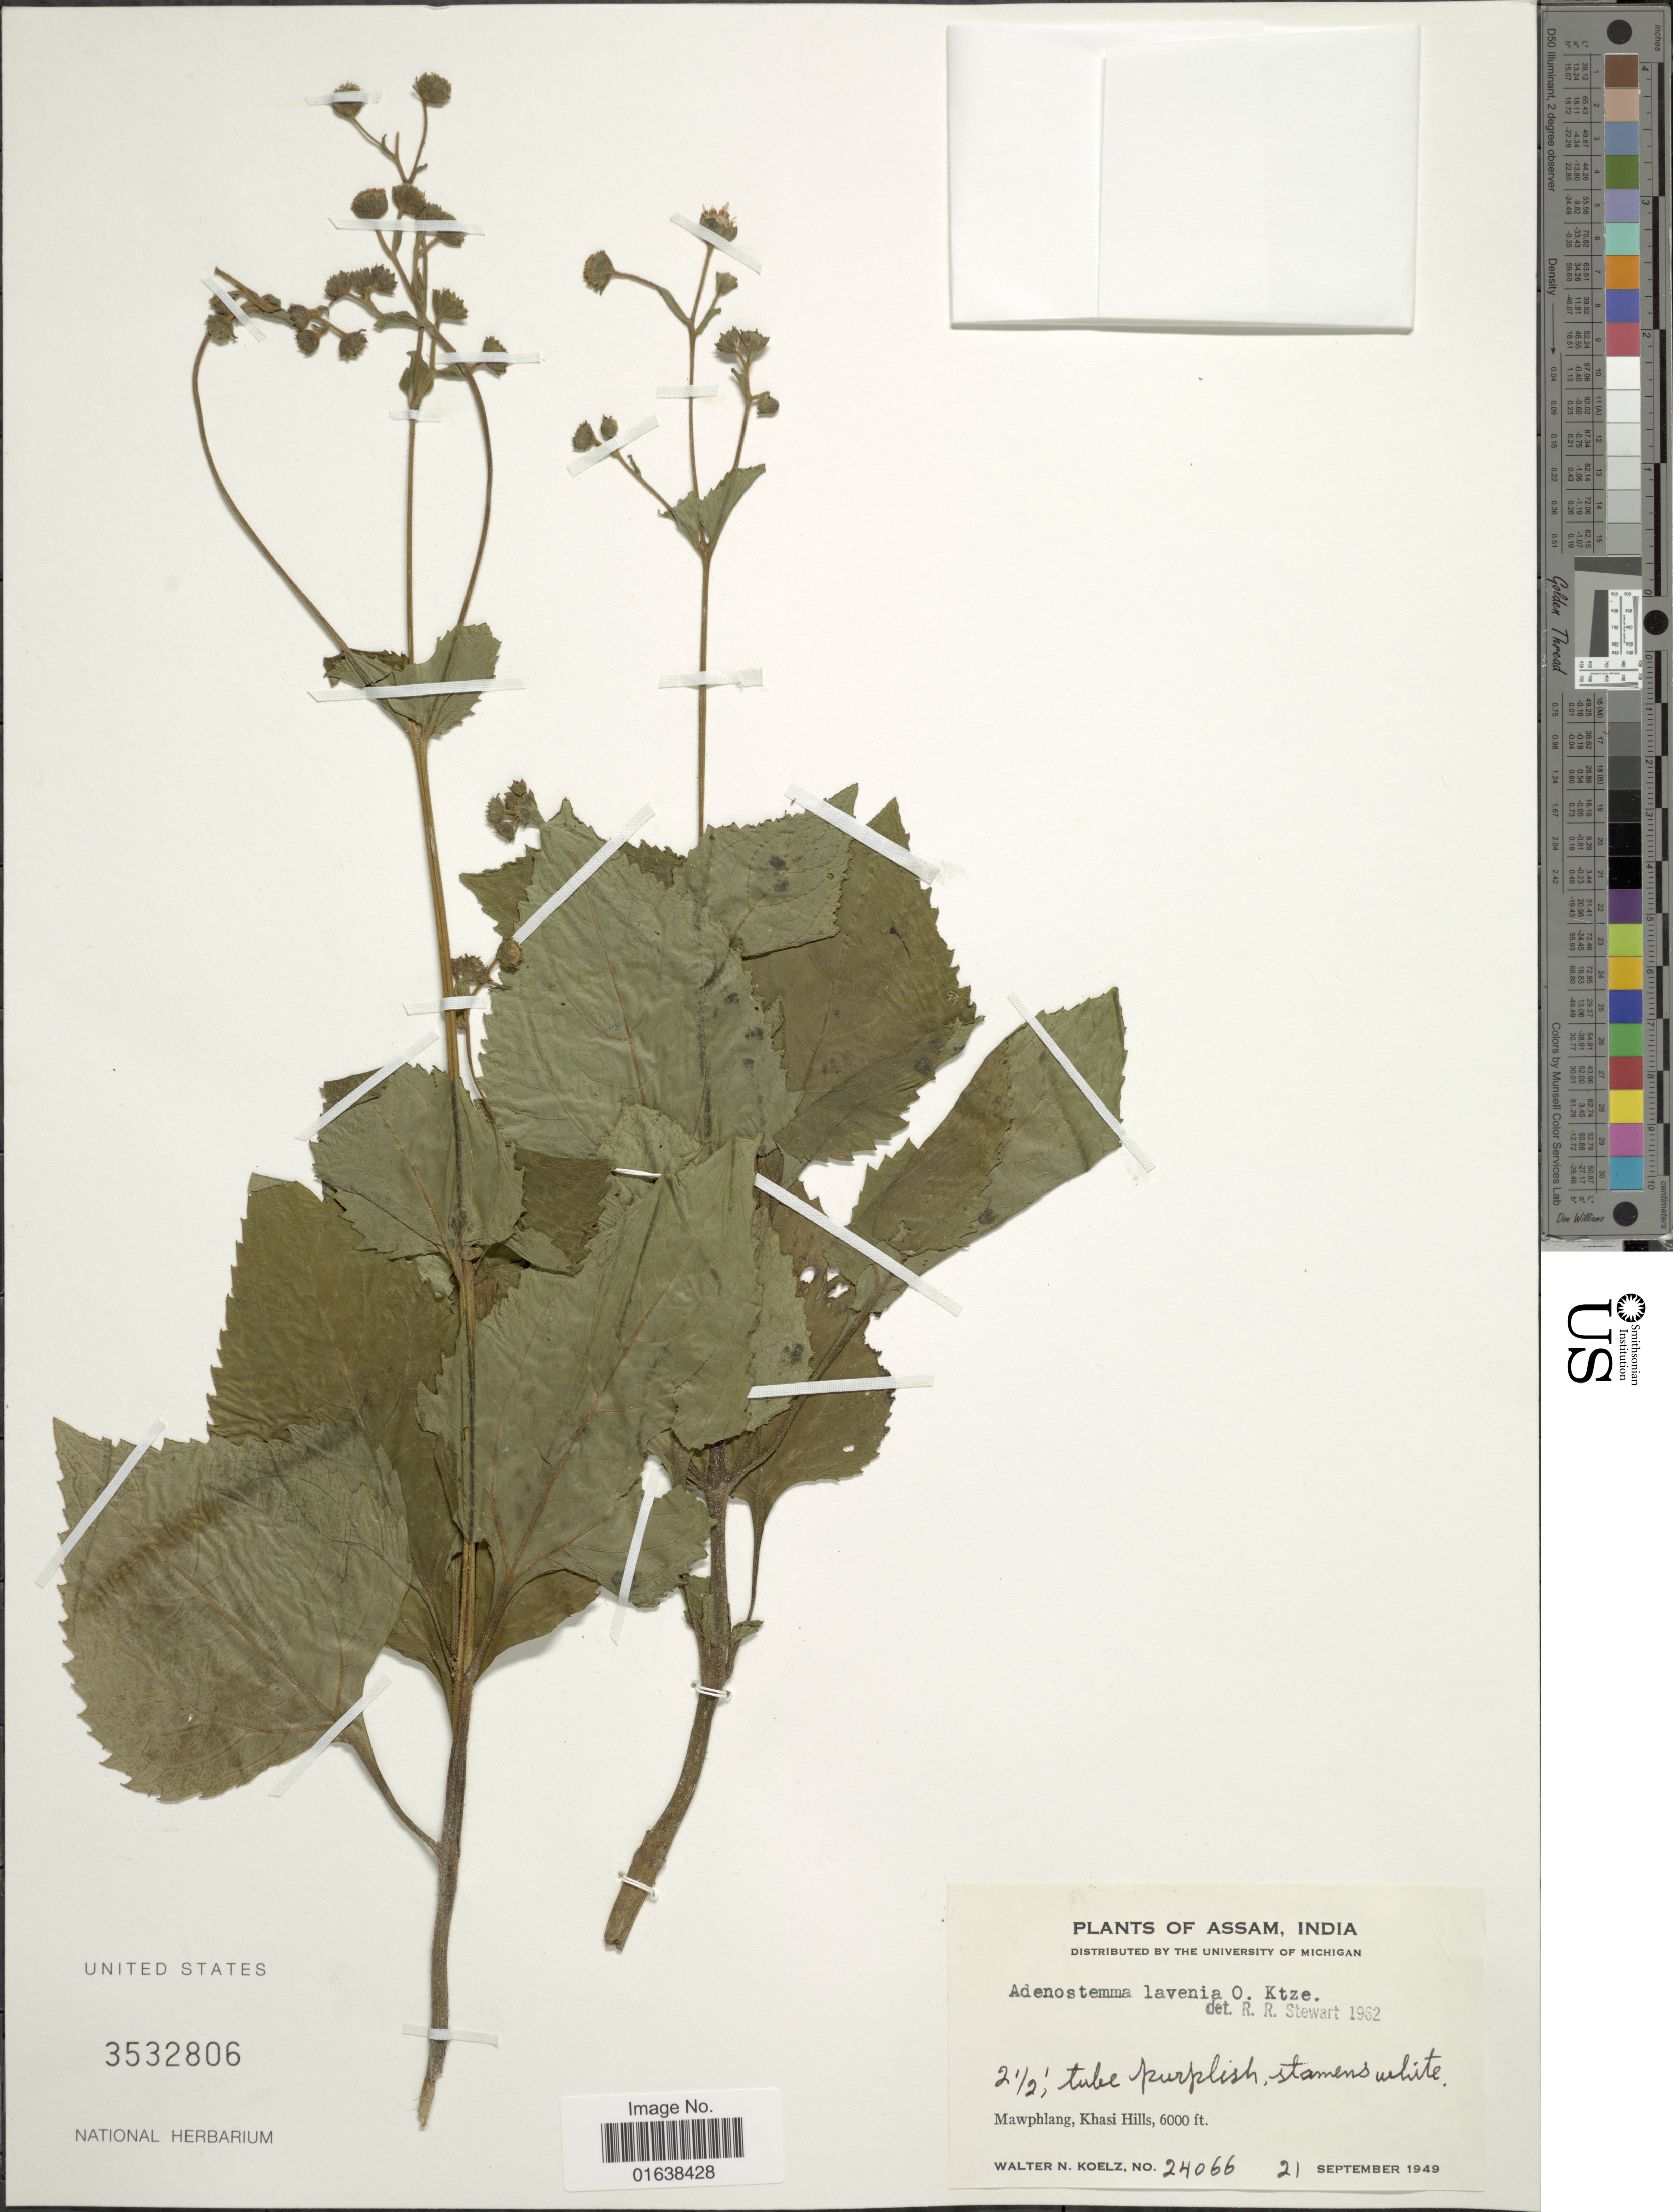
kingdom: Plantae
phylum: Tracheophyta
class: Magnoliopsida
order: Asterales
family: Asteraceae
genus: Adenostemma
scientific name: Adenostemma lavenia var. lavenia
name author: Kuntze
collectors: W. N. Koelz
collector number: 24066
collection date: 1949-09-21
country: India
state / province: Meghalaya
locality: Assam. Mawphlang, Khasi Hills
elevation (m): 1829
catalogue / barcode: US 3532806